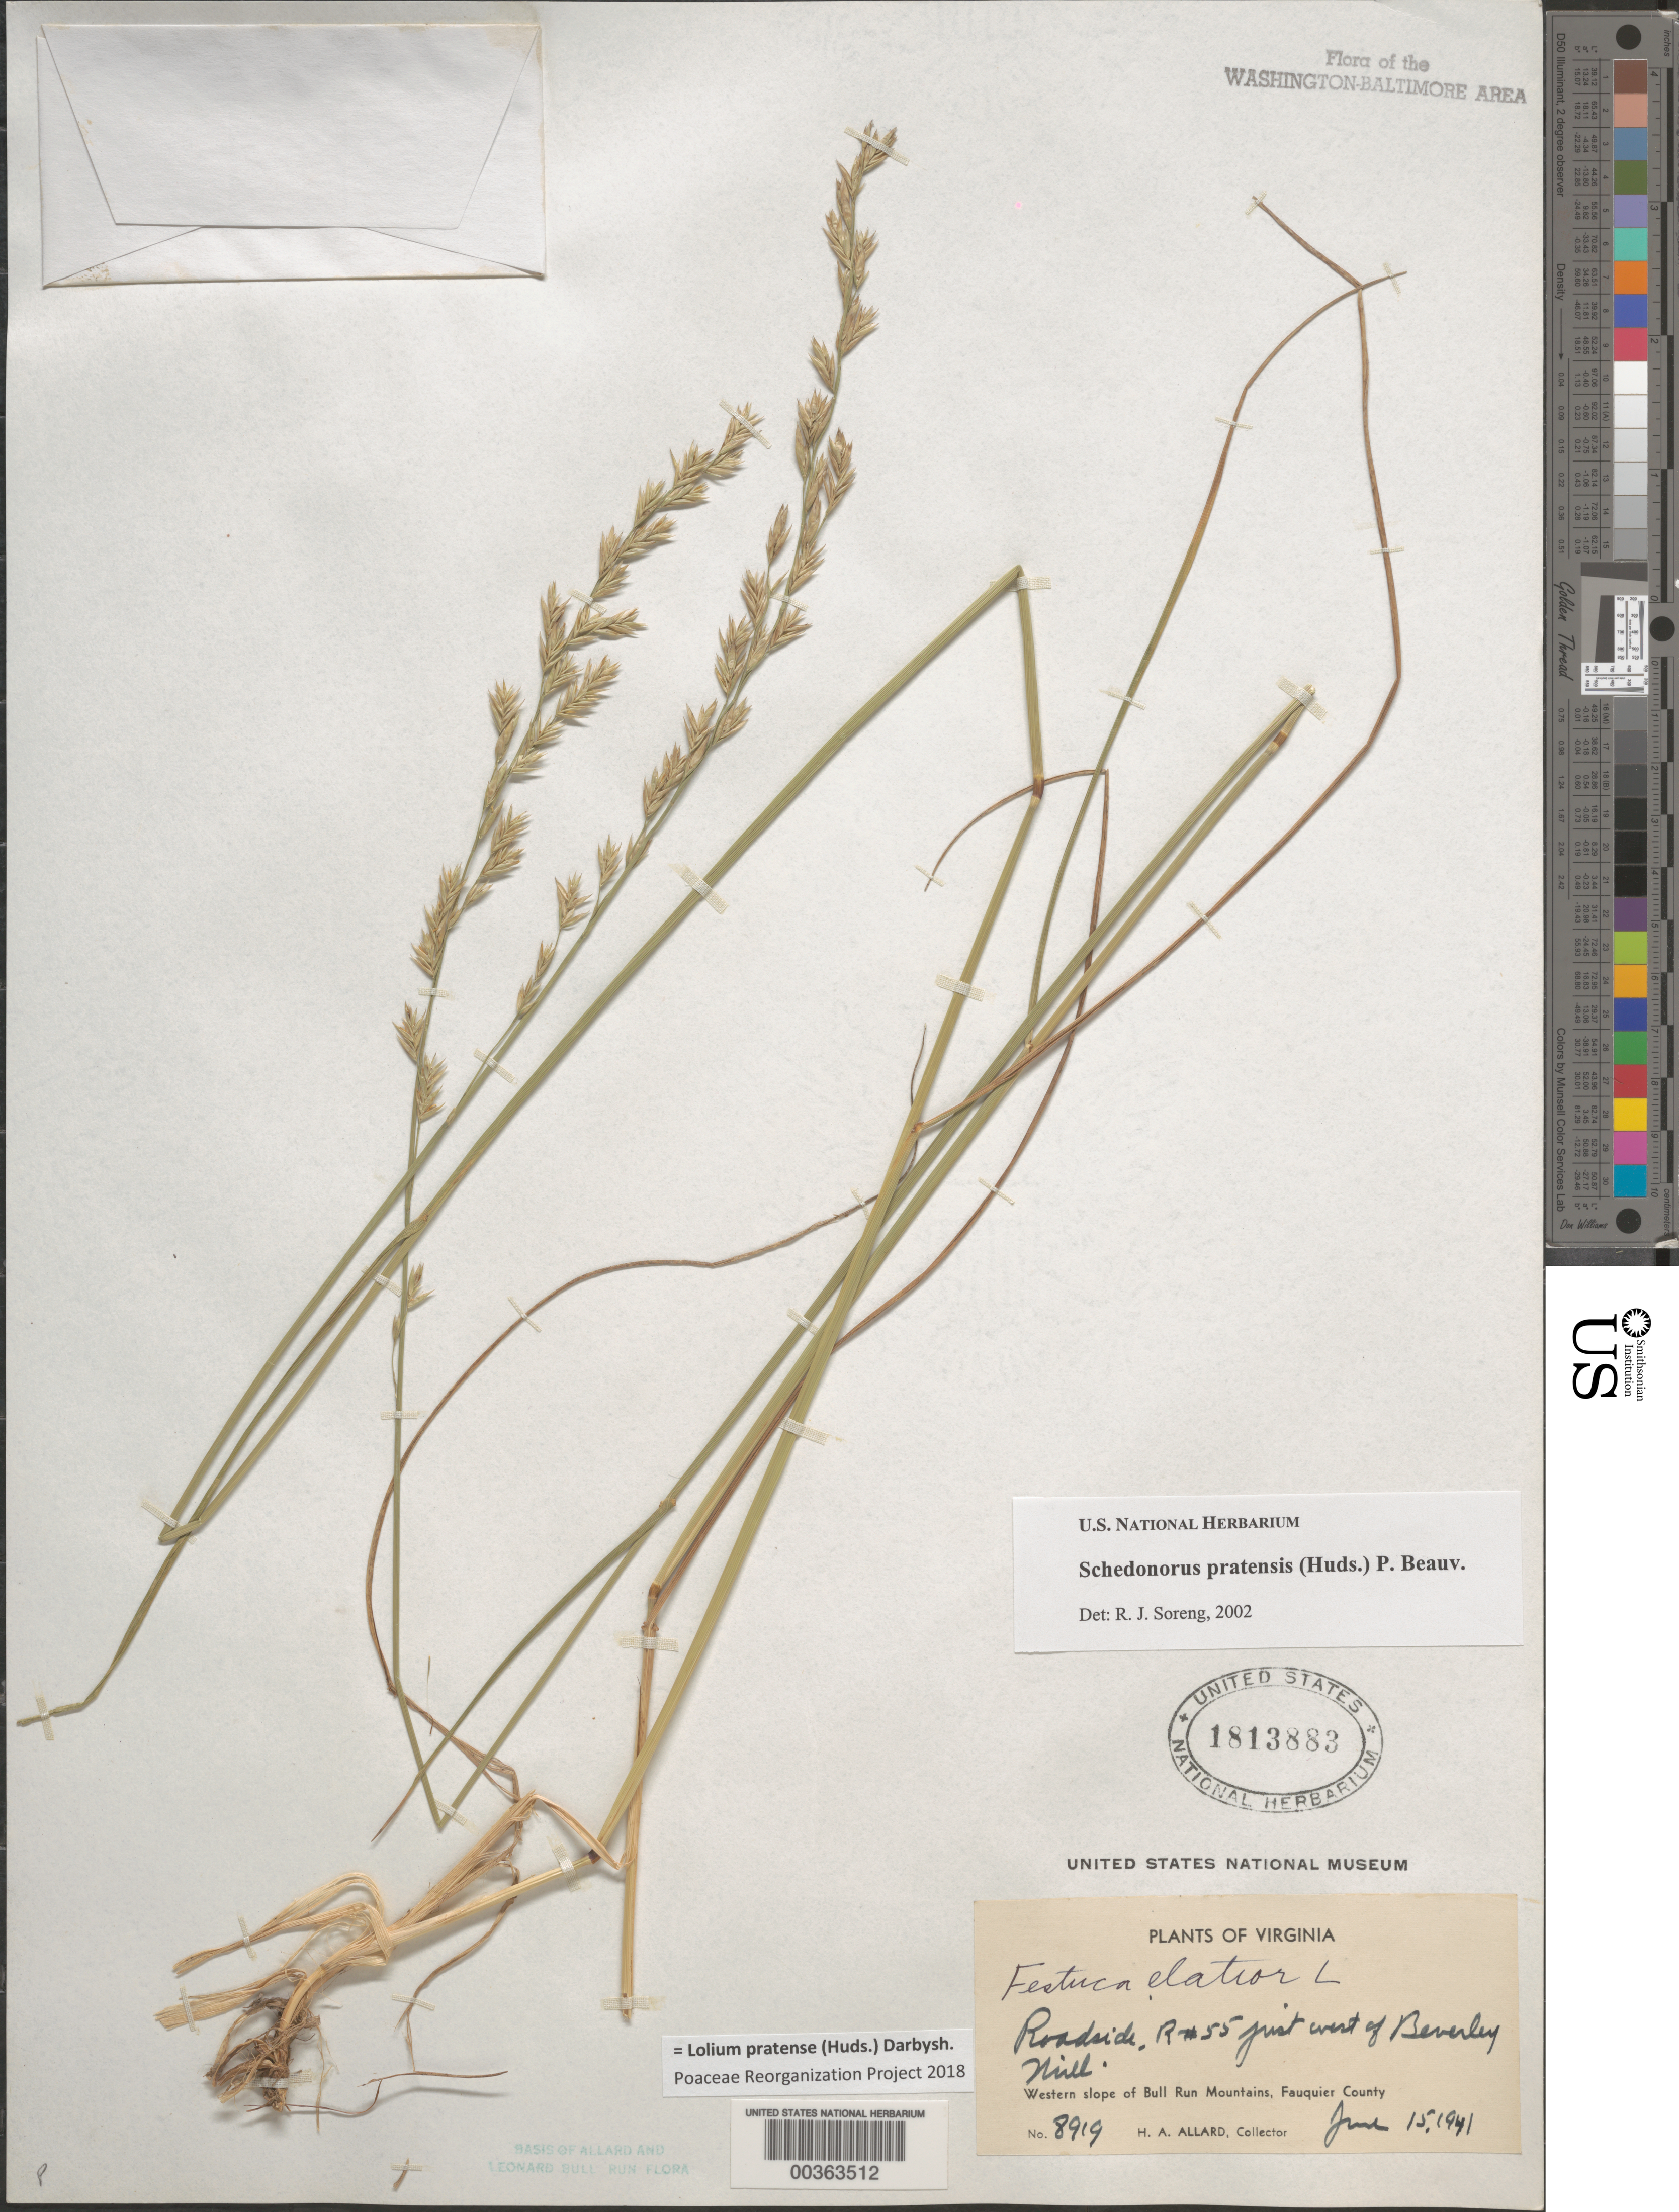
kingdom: Plantae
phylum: Tracheophyta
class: Liliopsida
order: Poales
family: Poaceae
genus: Lolium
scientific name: Lolium pratense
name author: (Huds.) Darbysh.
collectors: H. A. Allard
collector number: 8919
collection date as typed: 15 Jun 1941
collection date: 1941-06-15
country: United States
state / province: Virginia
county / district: Fauquier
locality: Route 55, west of Beverley Mill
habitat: Roadside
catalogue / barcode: US 1813883